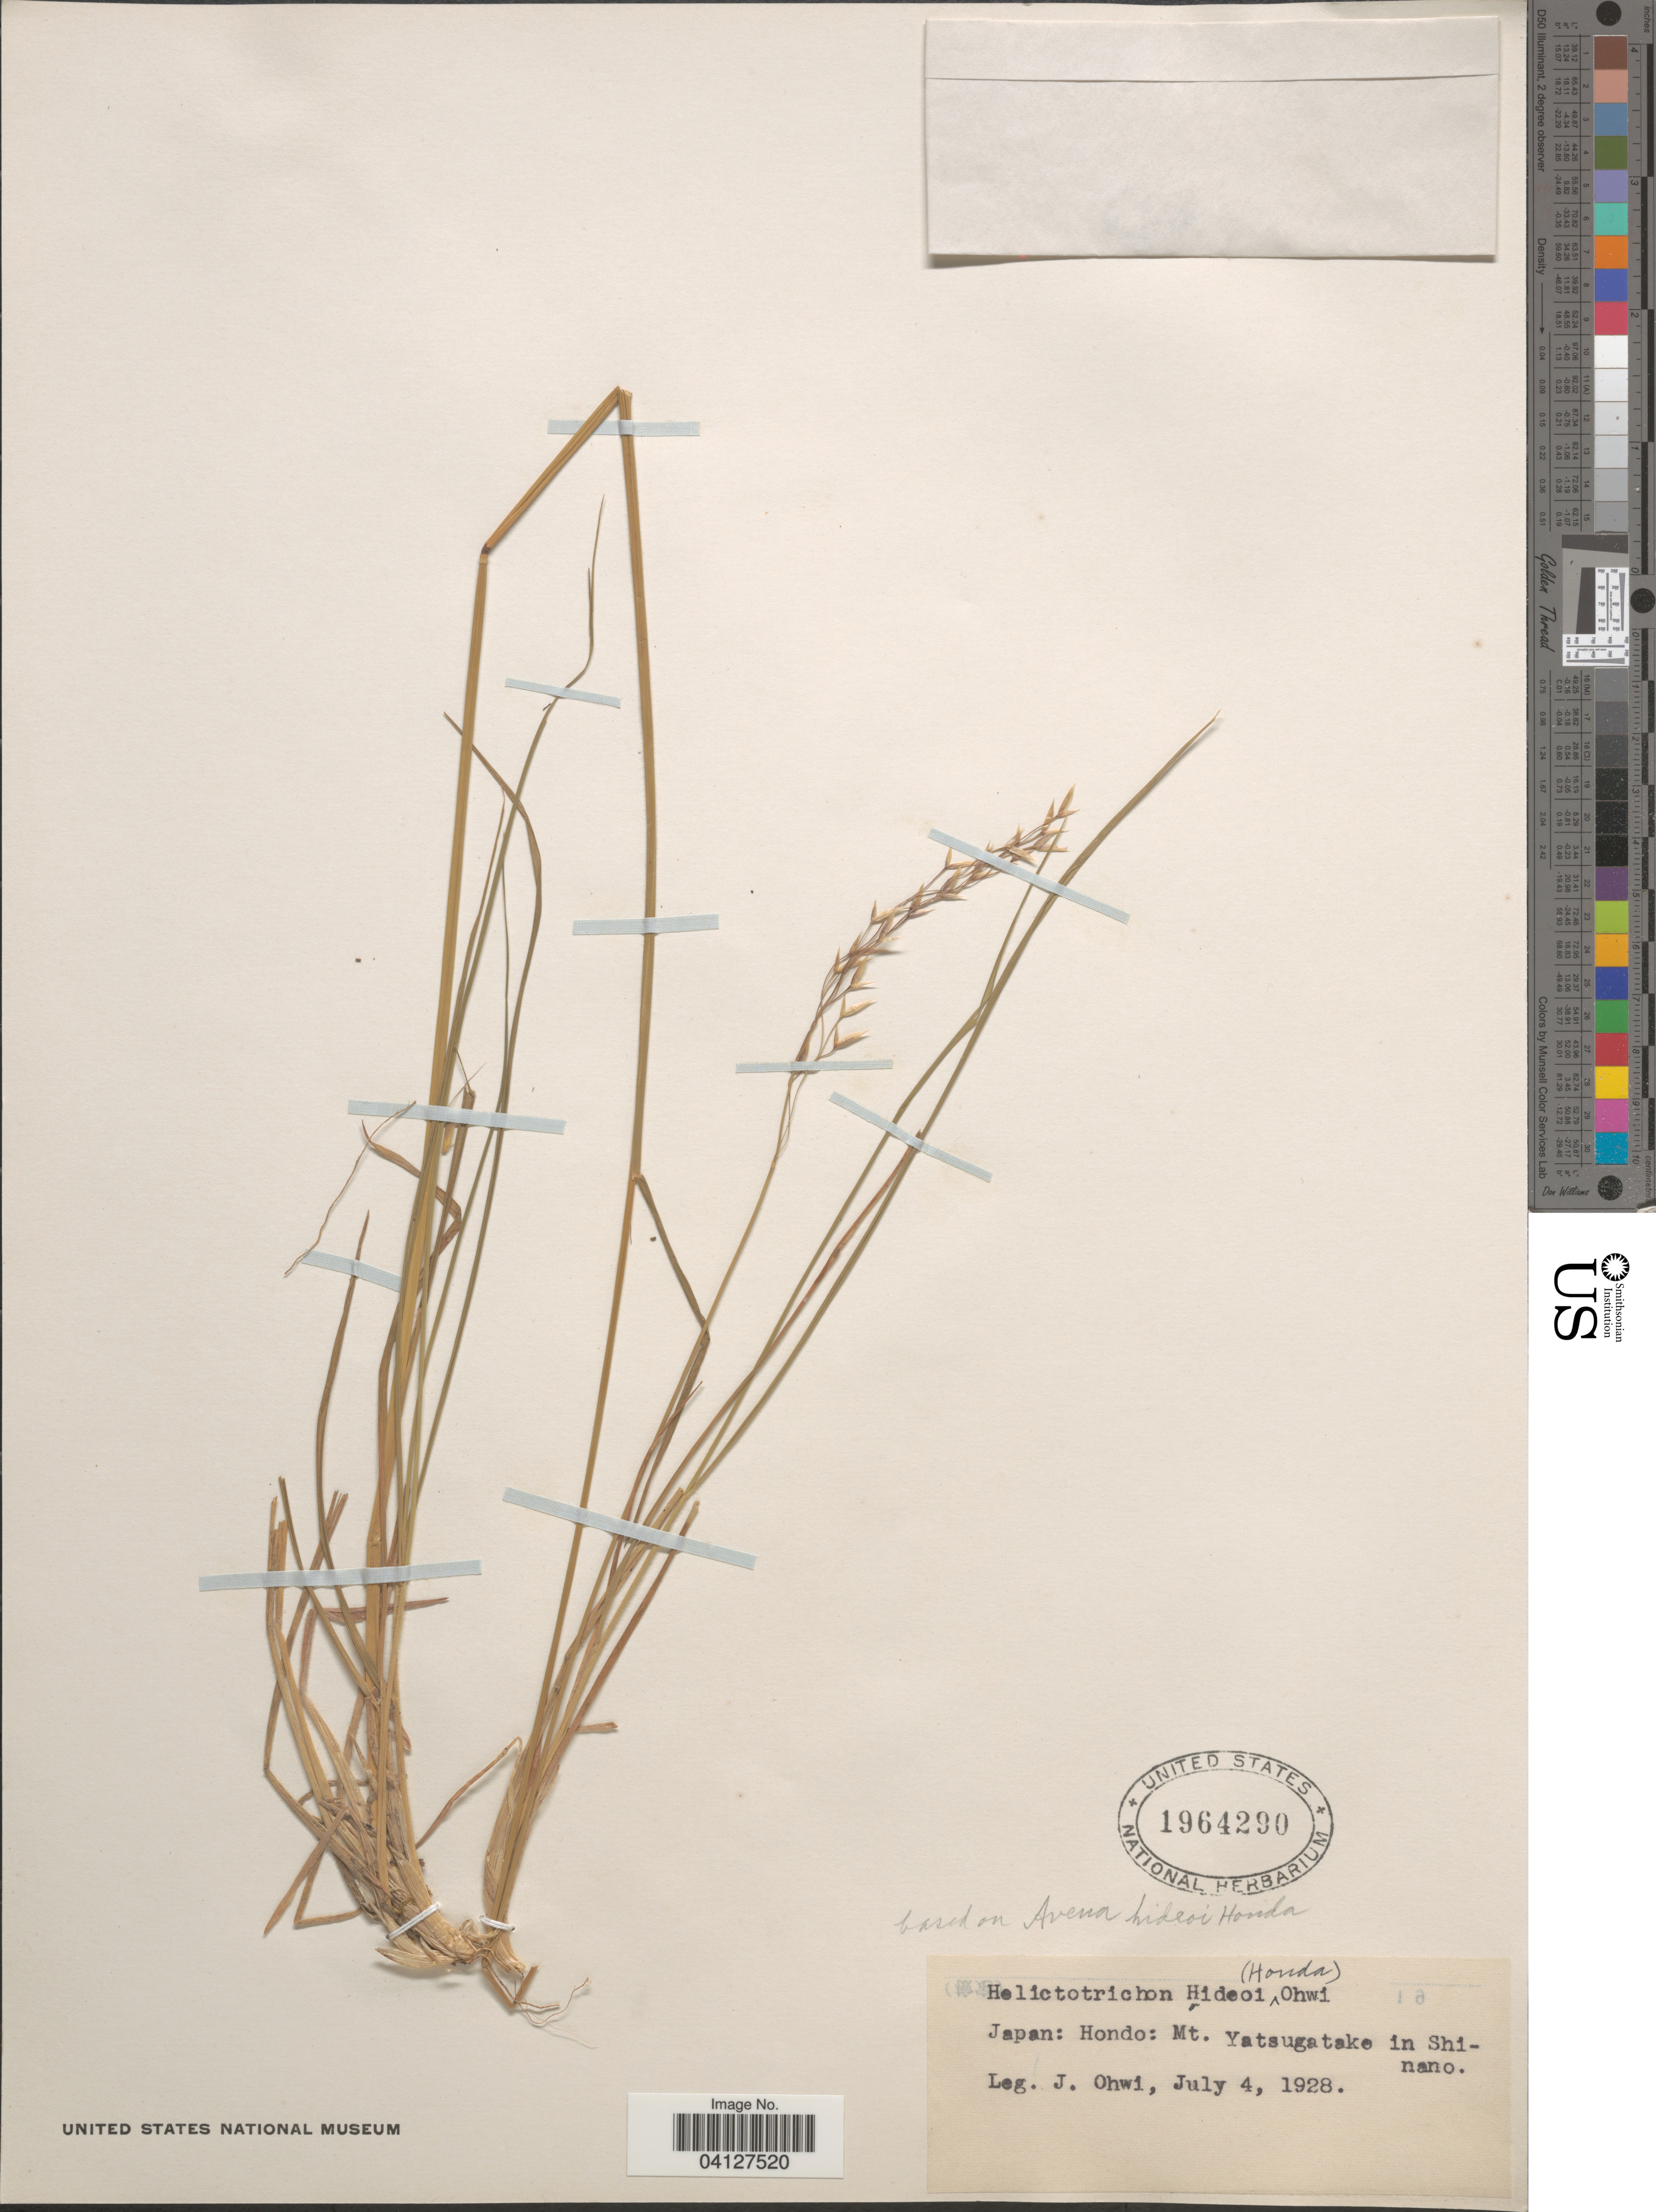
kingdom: Plantae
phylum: Tracheophyta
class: Liliopsida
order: Poales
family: Poaceae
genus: Helictotrichon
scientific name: Helictotrichon hideoi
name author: (Honda) Ohwi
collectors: J. Ohwi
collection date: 1928-07-04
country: Japan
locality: Hondo: Mt. Yatsugatake in Shinano.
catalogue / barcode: US 1964290